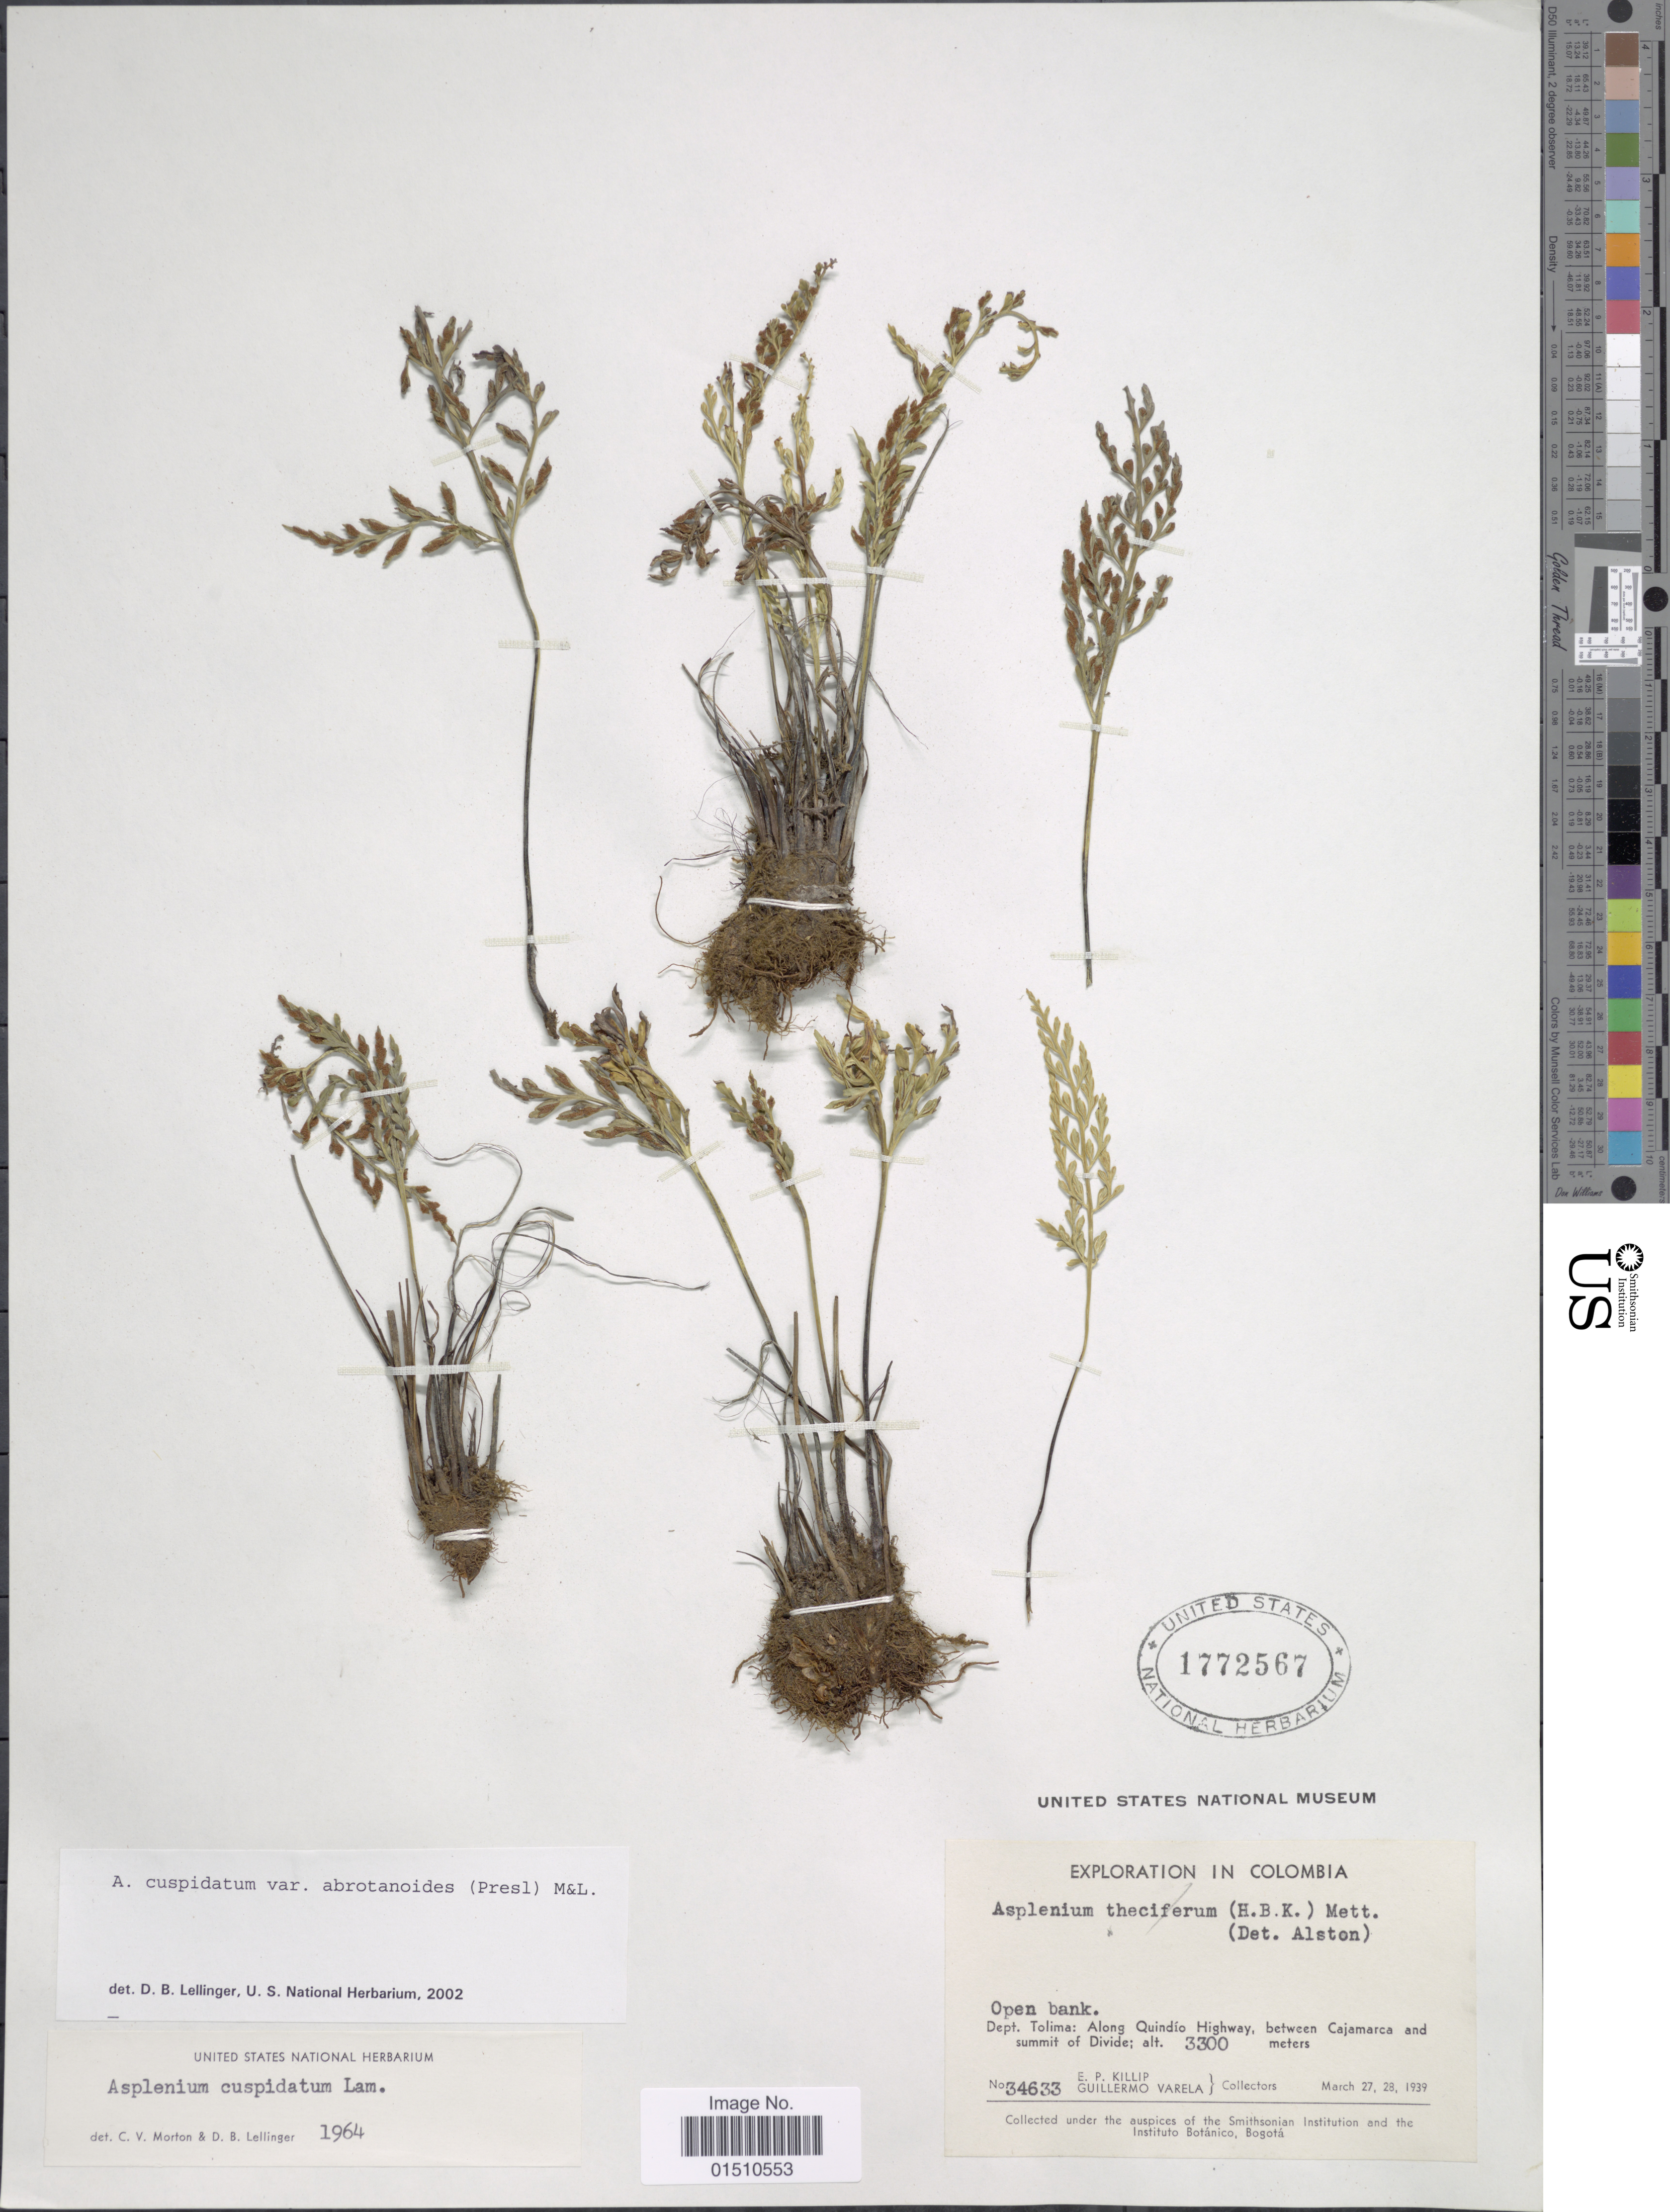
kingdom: Plantae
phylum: Tracheophyta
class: Polypodiopsida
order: Polypodiales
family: Aspleniaceae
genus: Asplenium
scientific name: Asplenium cuspidatum var. abrotanoides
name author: (C. Presl) C.V. Morton & Lellinger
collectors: E. P. Killip & G. Varela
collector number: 34633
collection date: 1939-03-27/1939-03-28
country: Colombia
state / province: Tolima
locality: Colombia, Dep. Tolima: Along Quindio Highway, between Cajamarca and summit of Divide.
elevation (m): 3300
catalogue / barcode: US 1772567